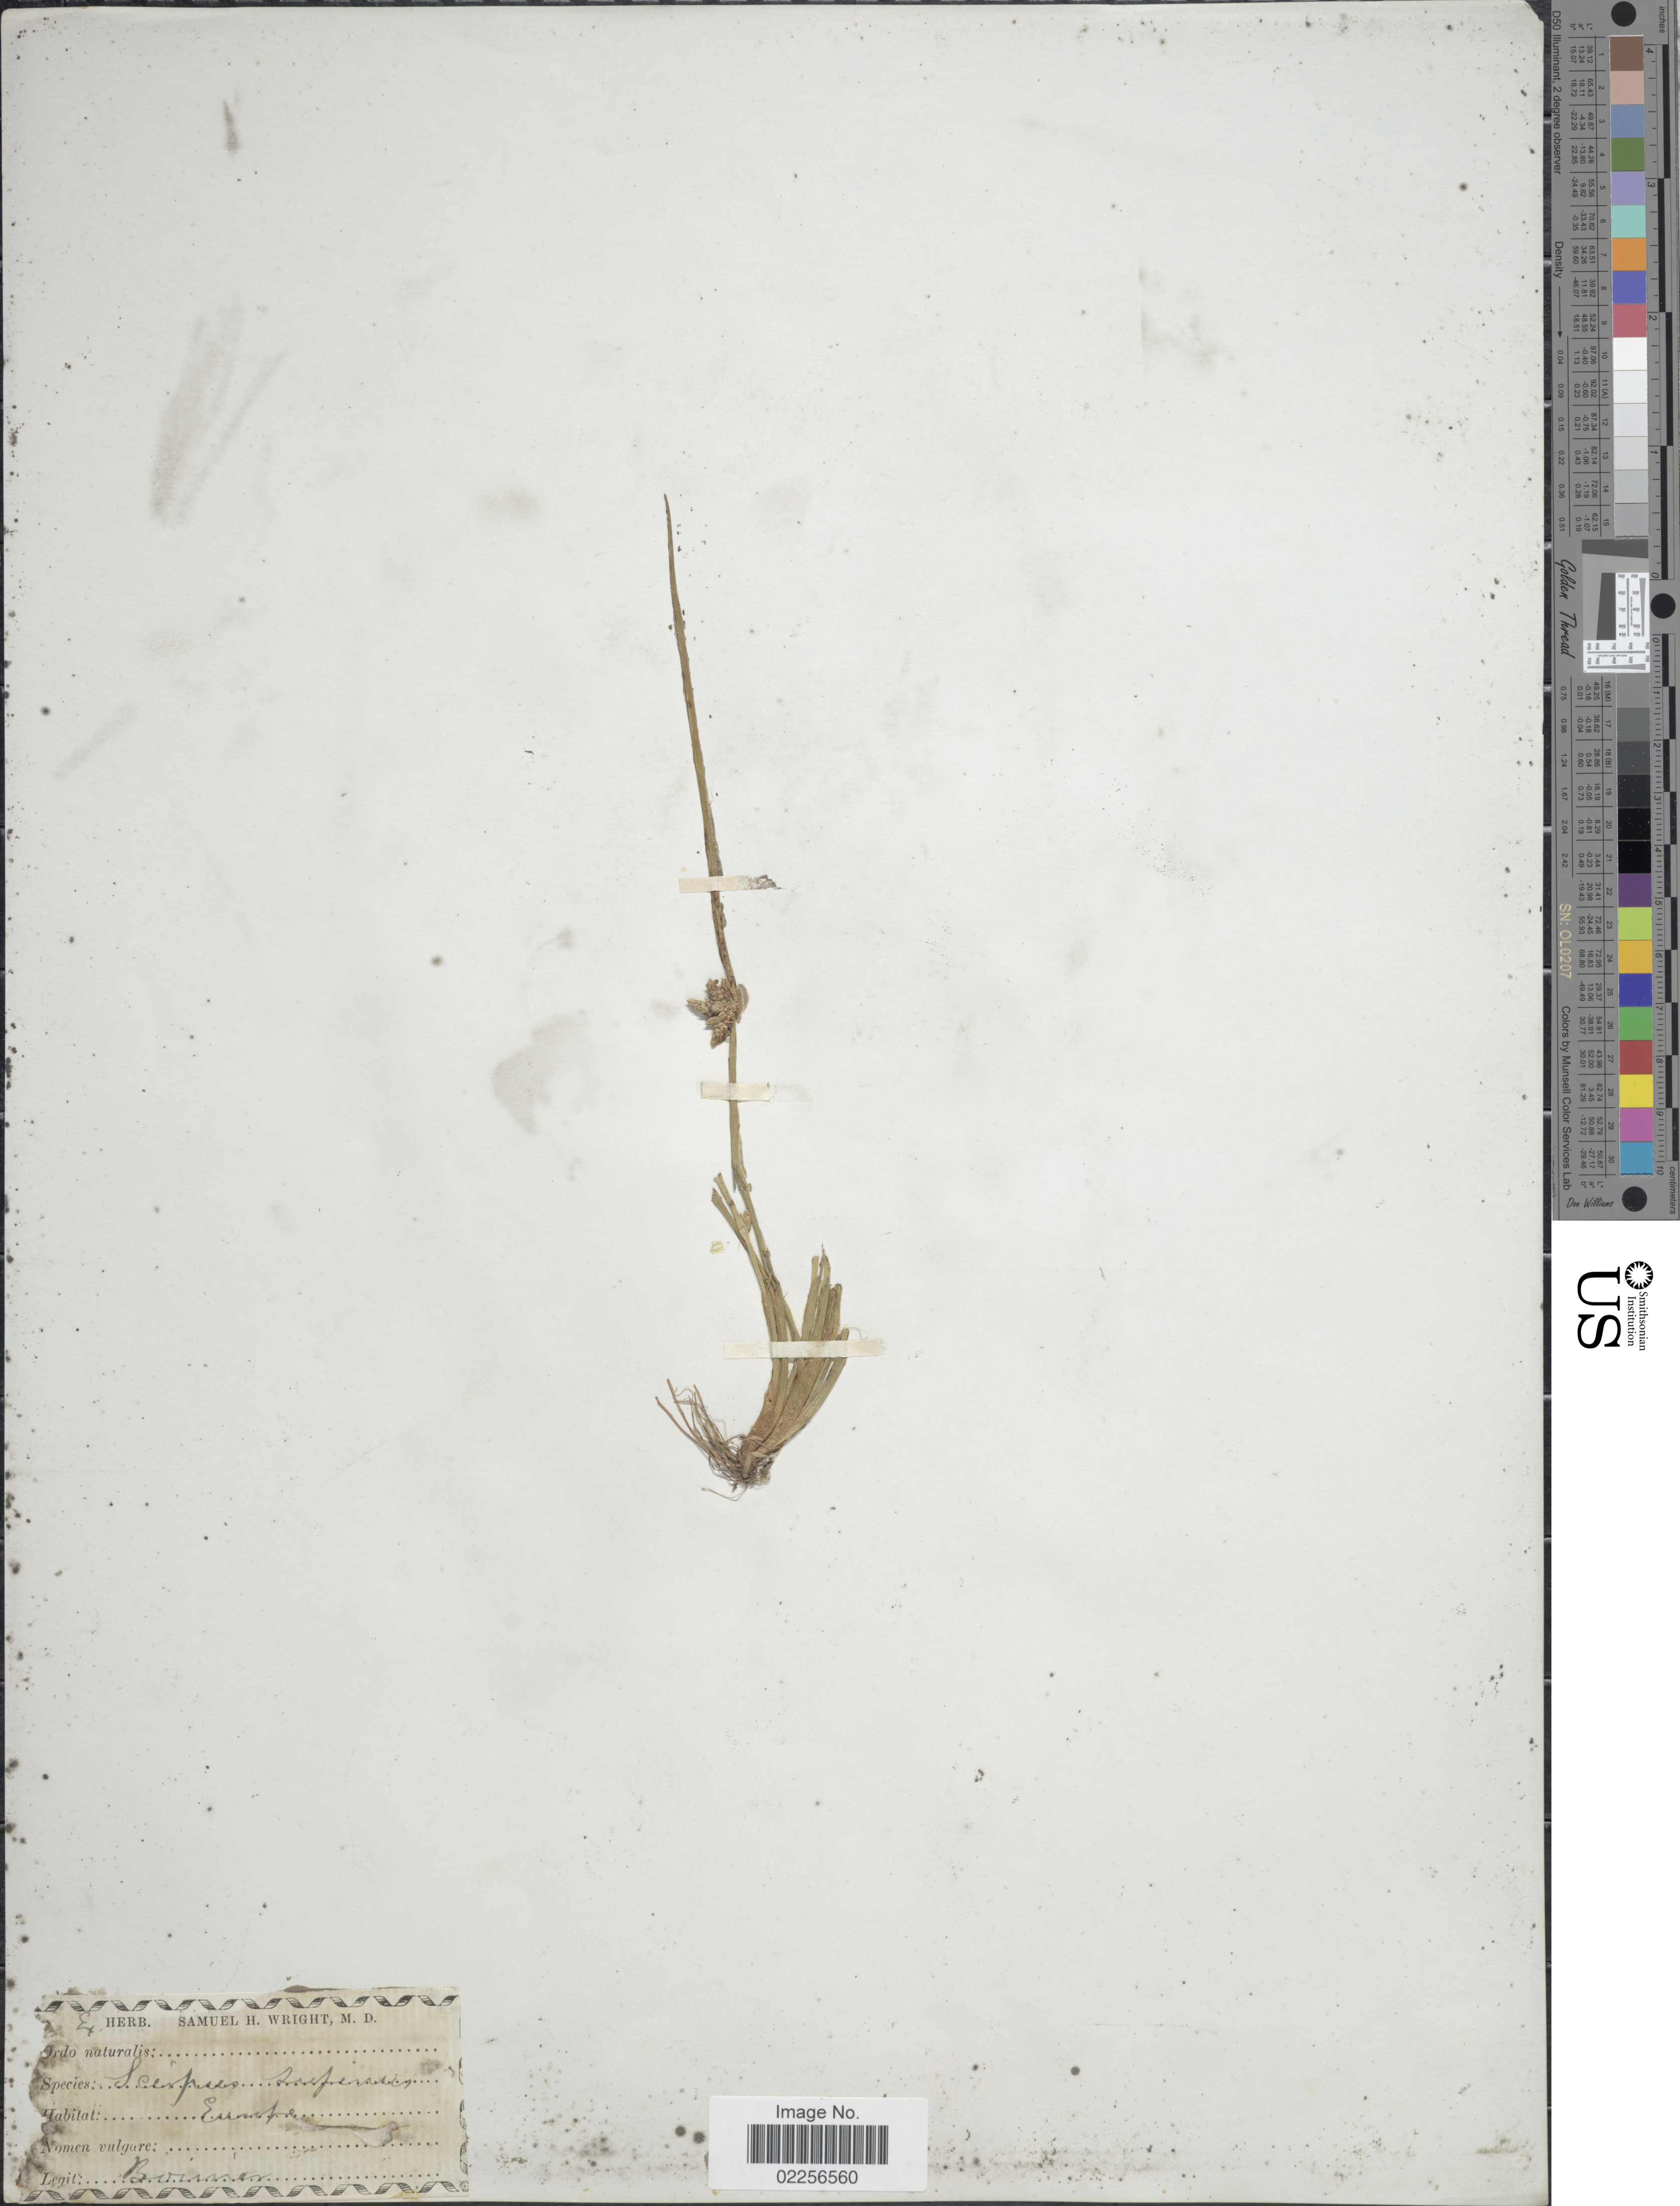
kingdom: Plantae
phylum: Tracheophyta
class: Liliopsida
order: Poales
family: Cyperaceae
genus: Schoenoplectus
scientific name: Schoenoplectus supinus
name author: (L.) Palla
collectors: -- Boissier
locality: Europe